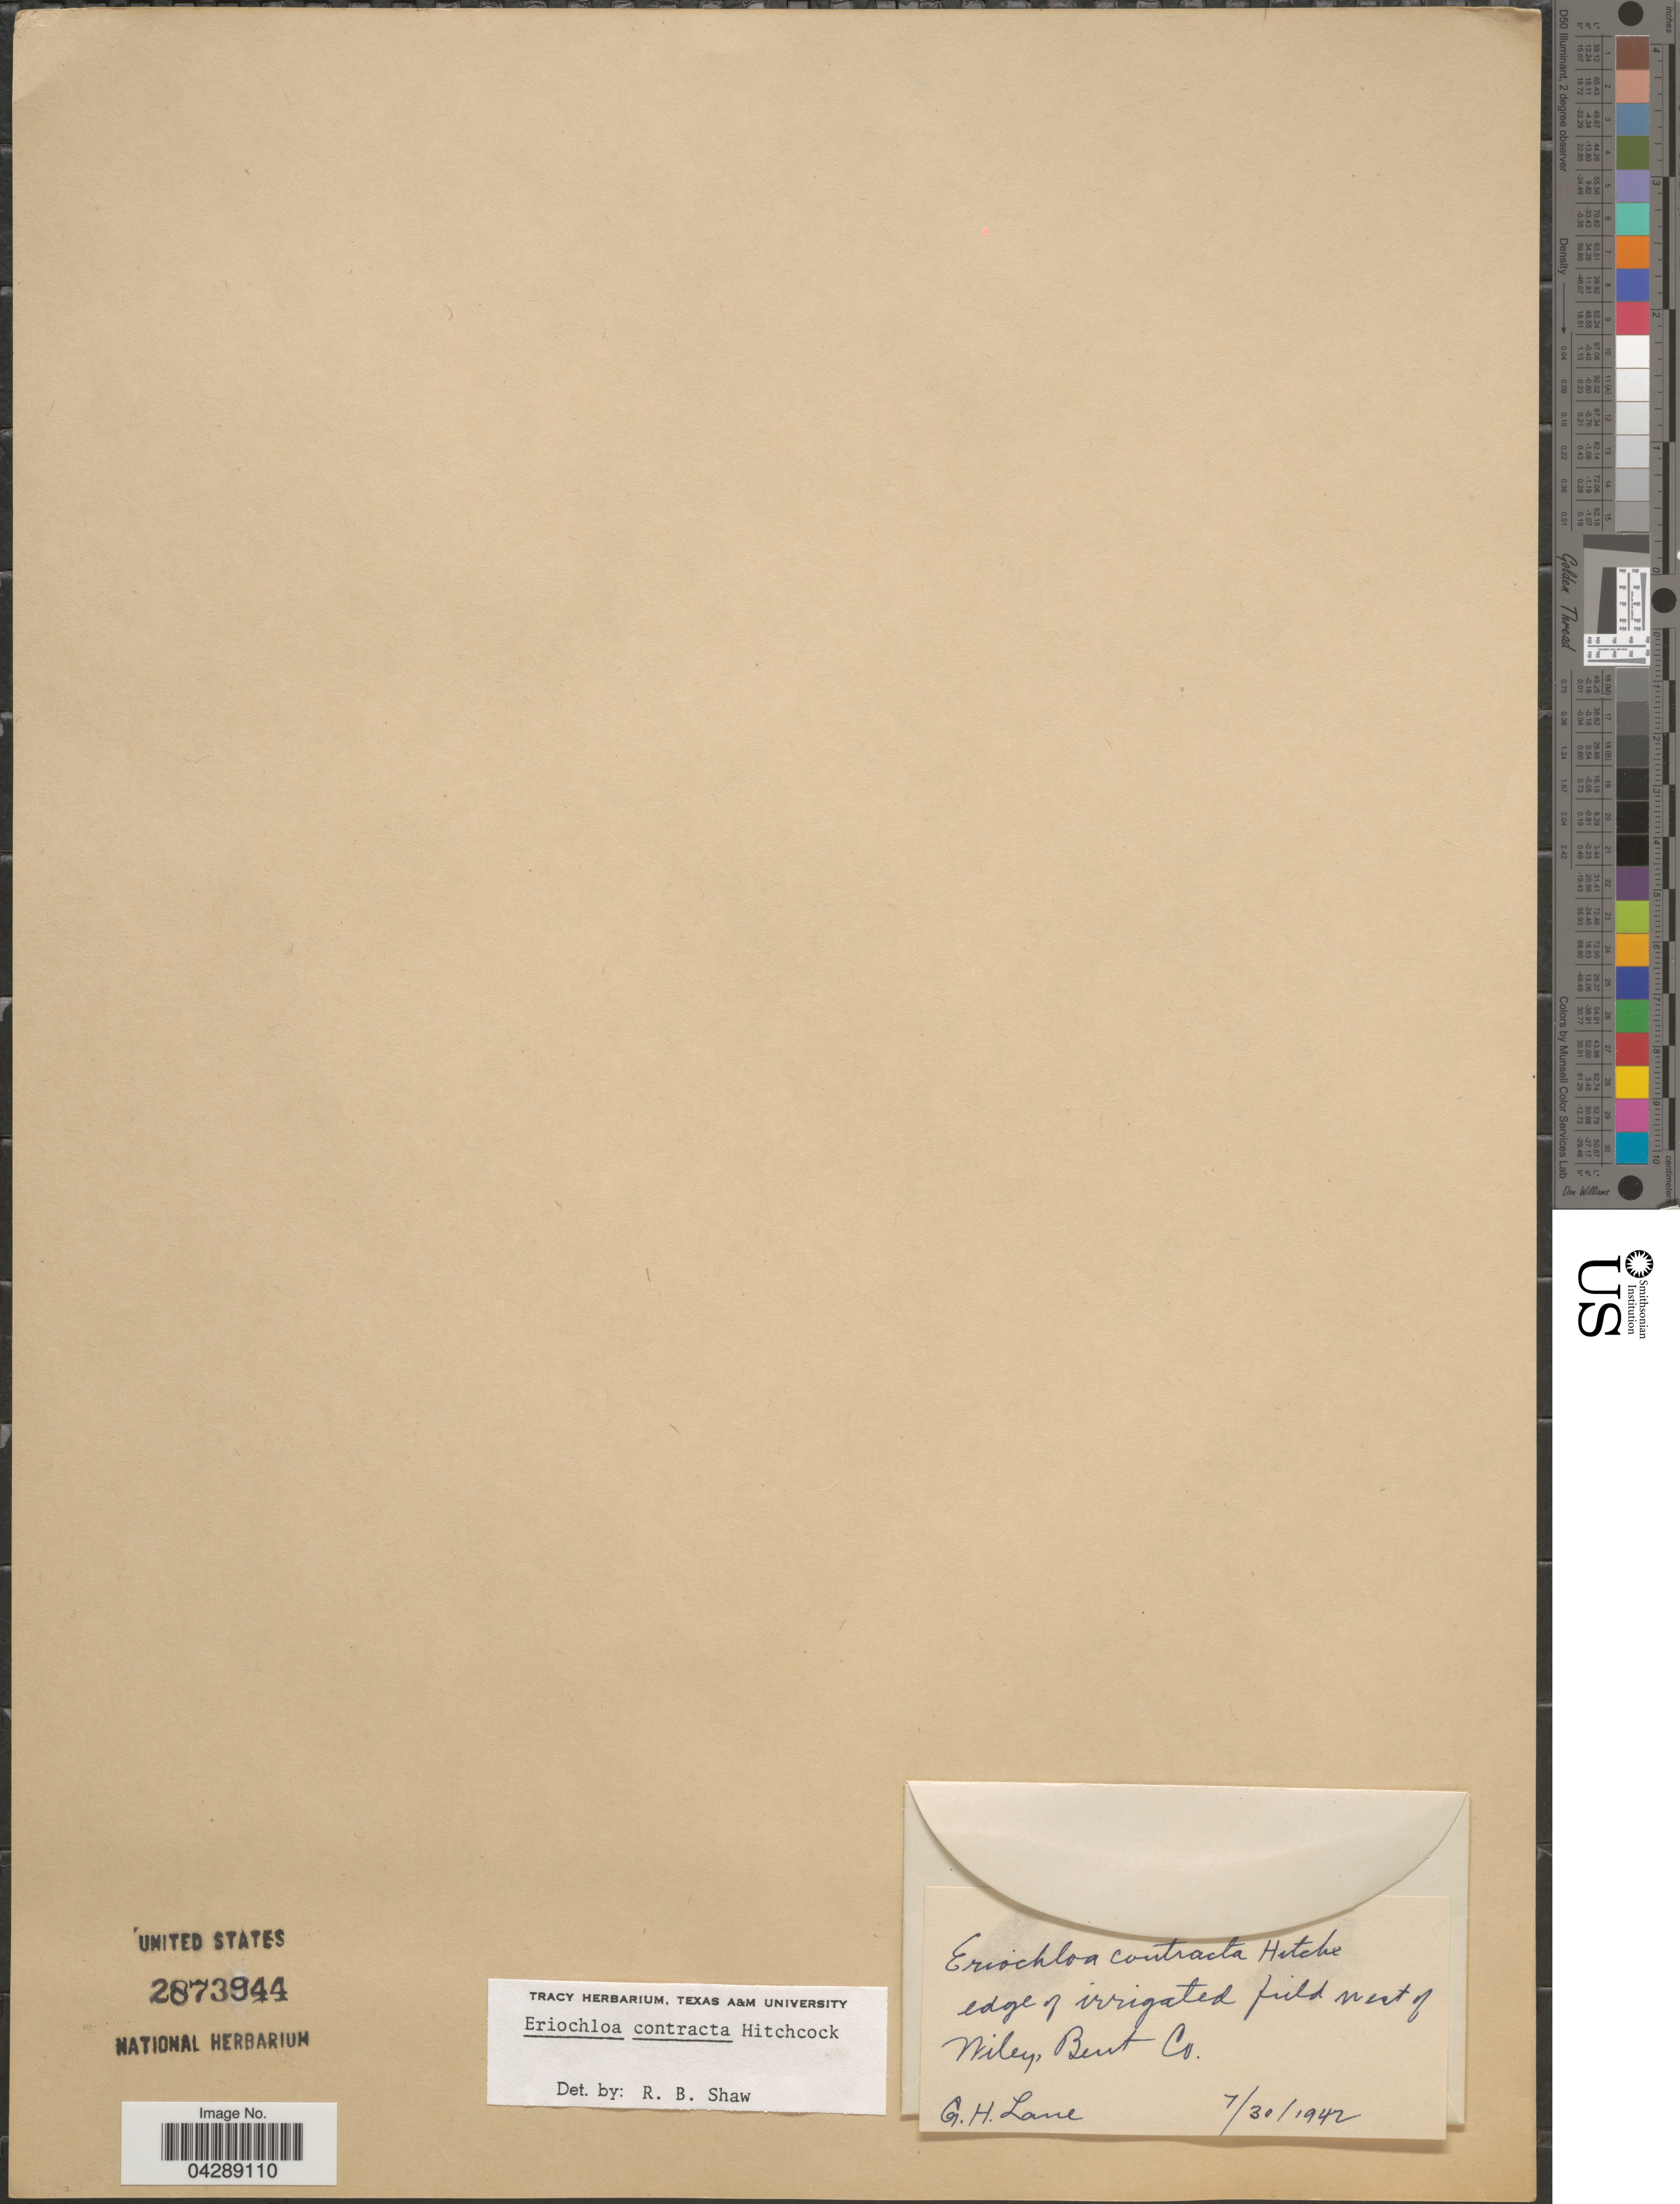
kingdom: Plantae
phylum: Tracheophyta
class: Liliopsida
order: Poales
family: Poaceae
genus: Eriochloa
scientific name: Eriochloa contracta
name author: Hitchc.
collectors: G. Lane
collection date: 1942-07-30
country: United States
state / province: Colorado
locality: Edge of irrigated field west of Wiley, Bent Co.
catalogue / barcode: US 2873944